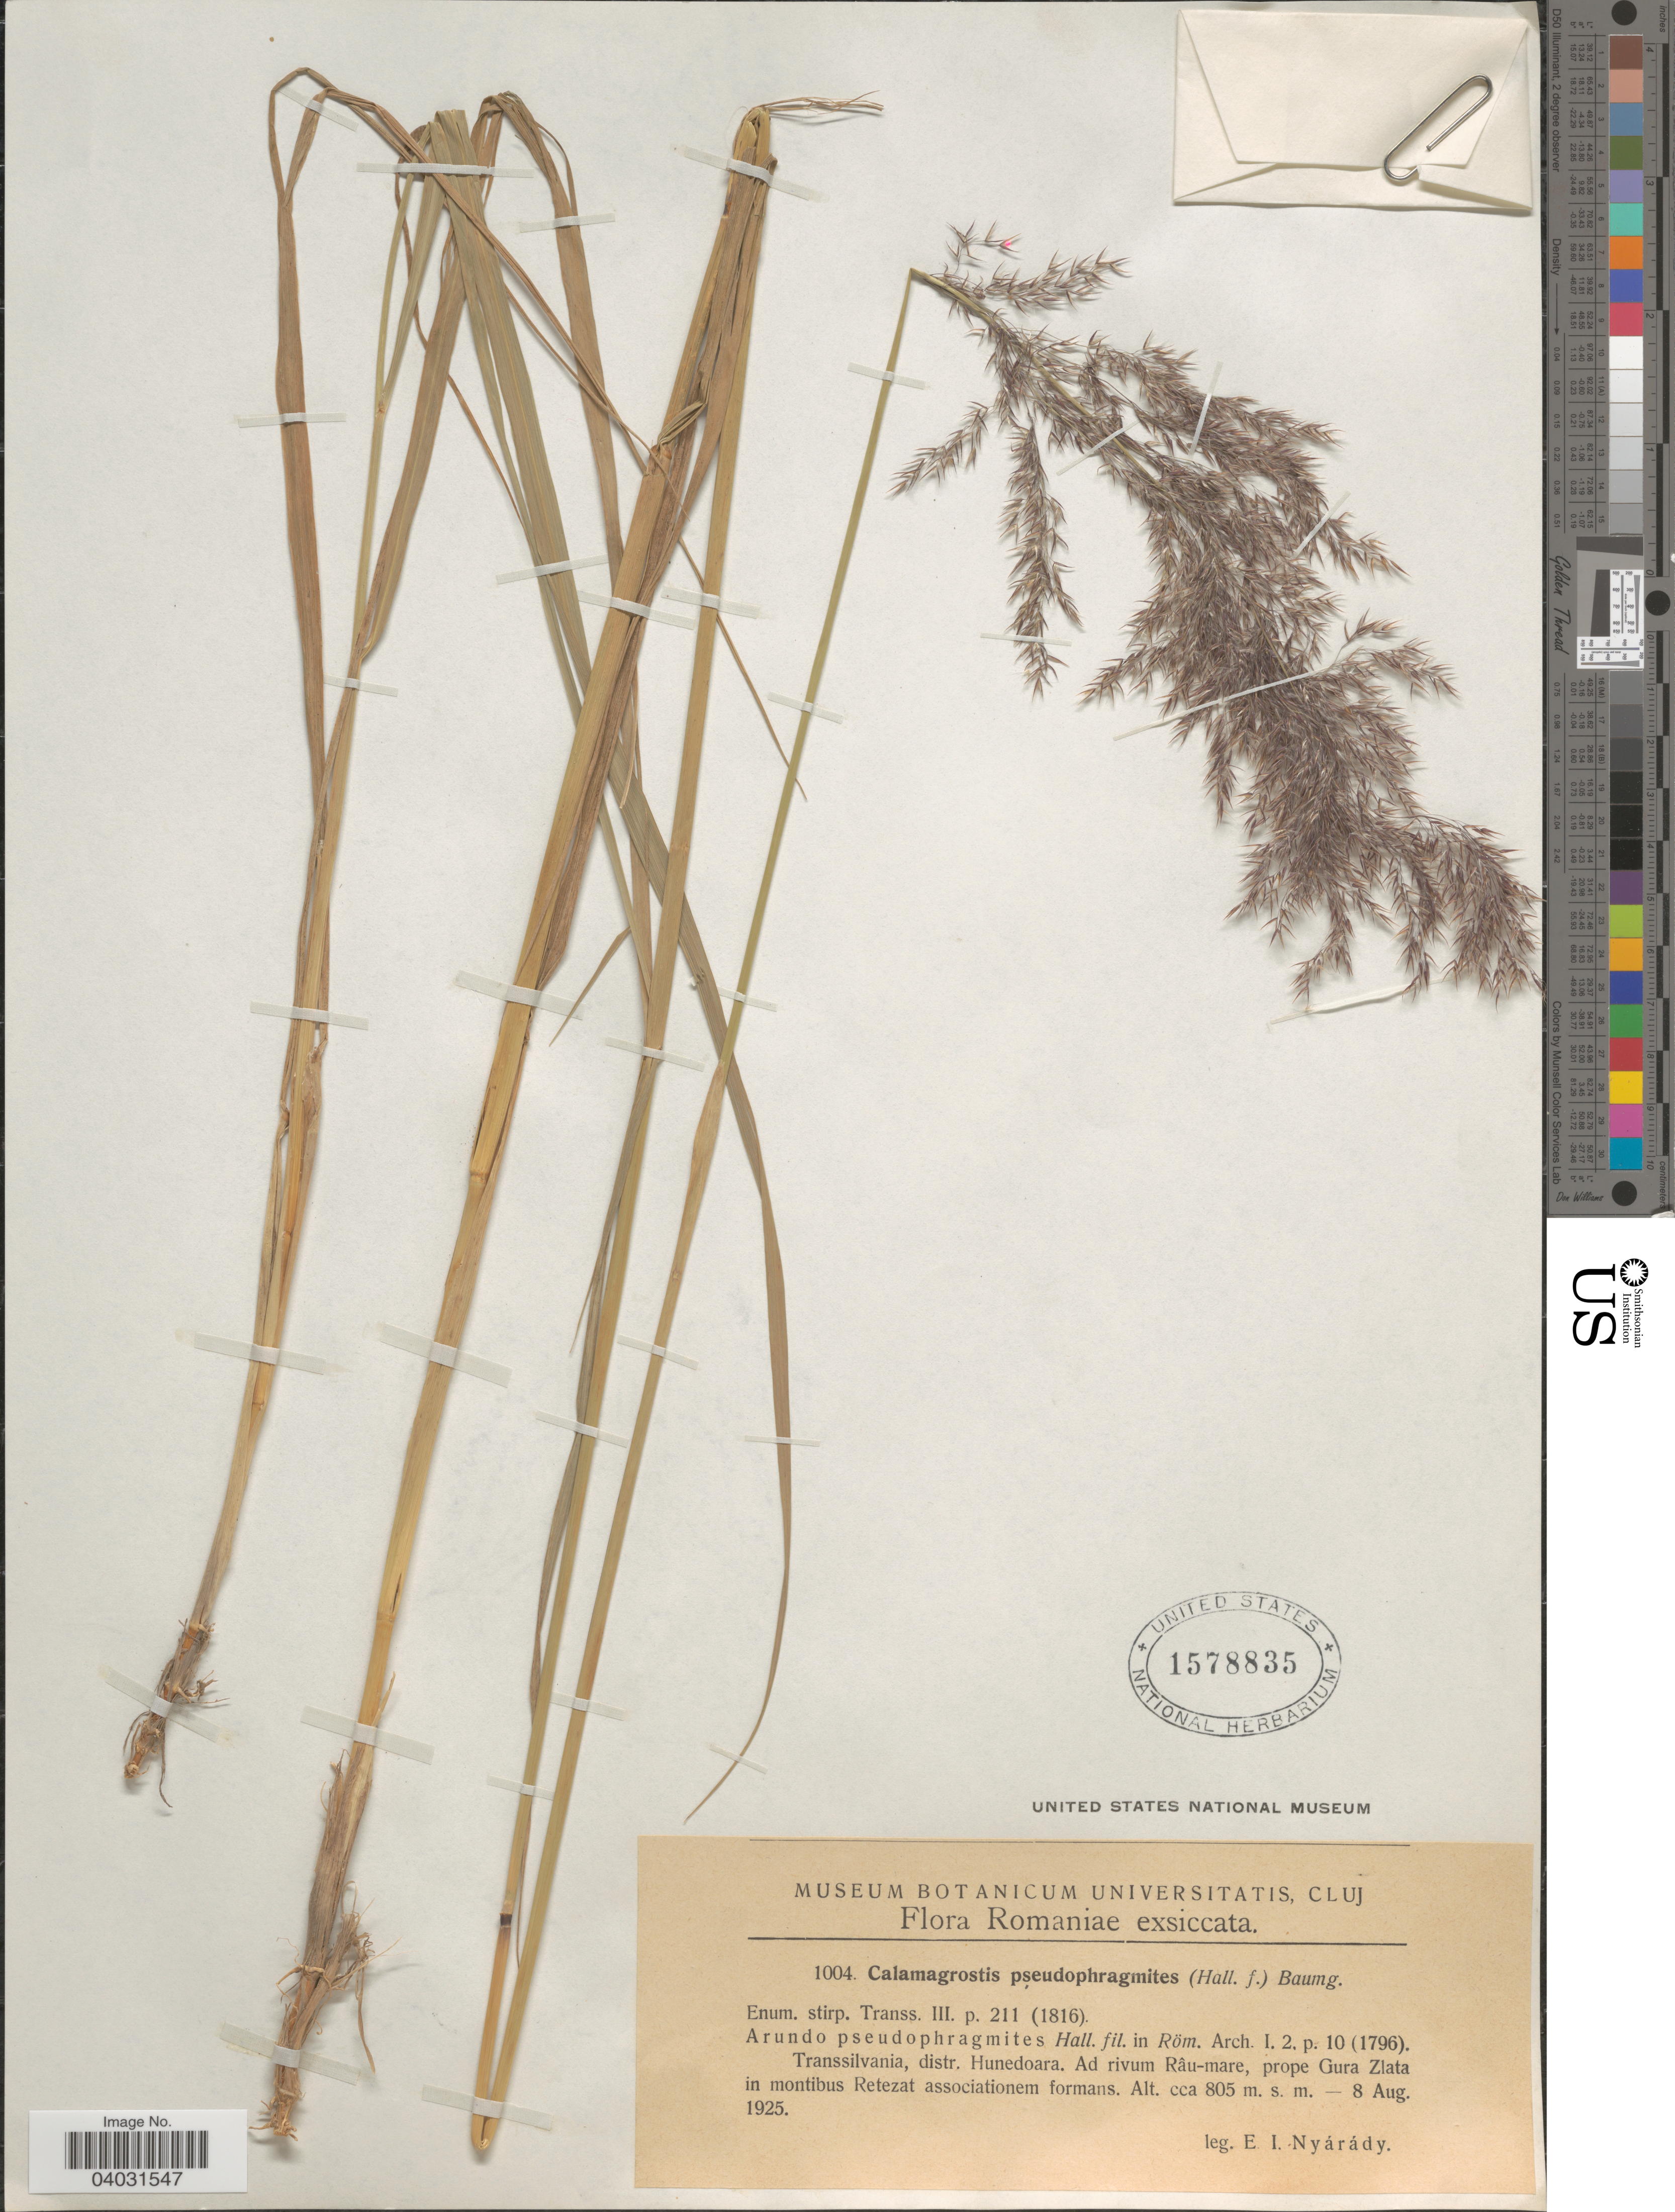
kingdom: Plantae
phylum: Tracheophyta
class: Liliopsida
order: Poales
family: Poaceae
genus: Calamagrostis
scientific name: Calamagrostis pseudophragmites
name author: (Haller f.) Koeler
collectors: E. Nyárády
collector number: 1004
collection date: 1925-08-08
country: Romania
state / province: Hunedoara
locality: Transsilvania, distr. Hunedoara. Ad rivum Râu-mare, prope Gura Zlata in montibus Retezat associationem formans.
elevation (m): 805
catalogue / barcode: US 1578835